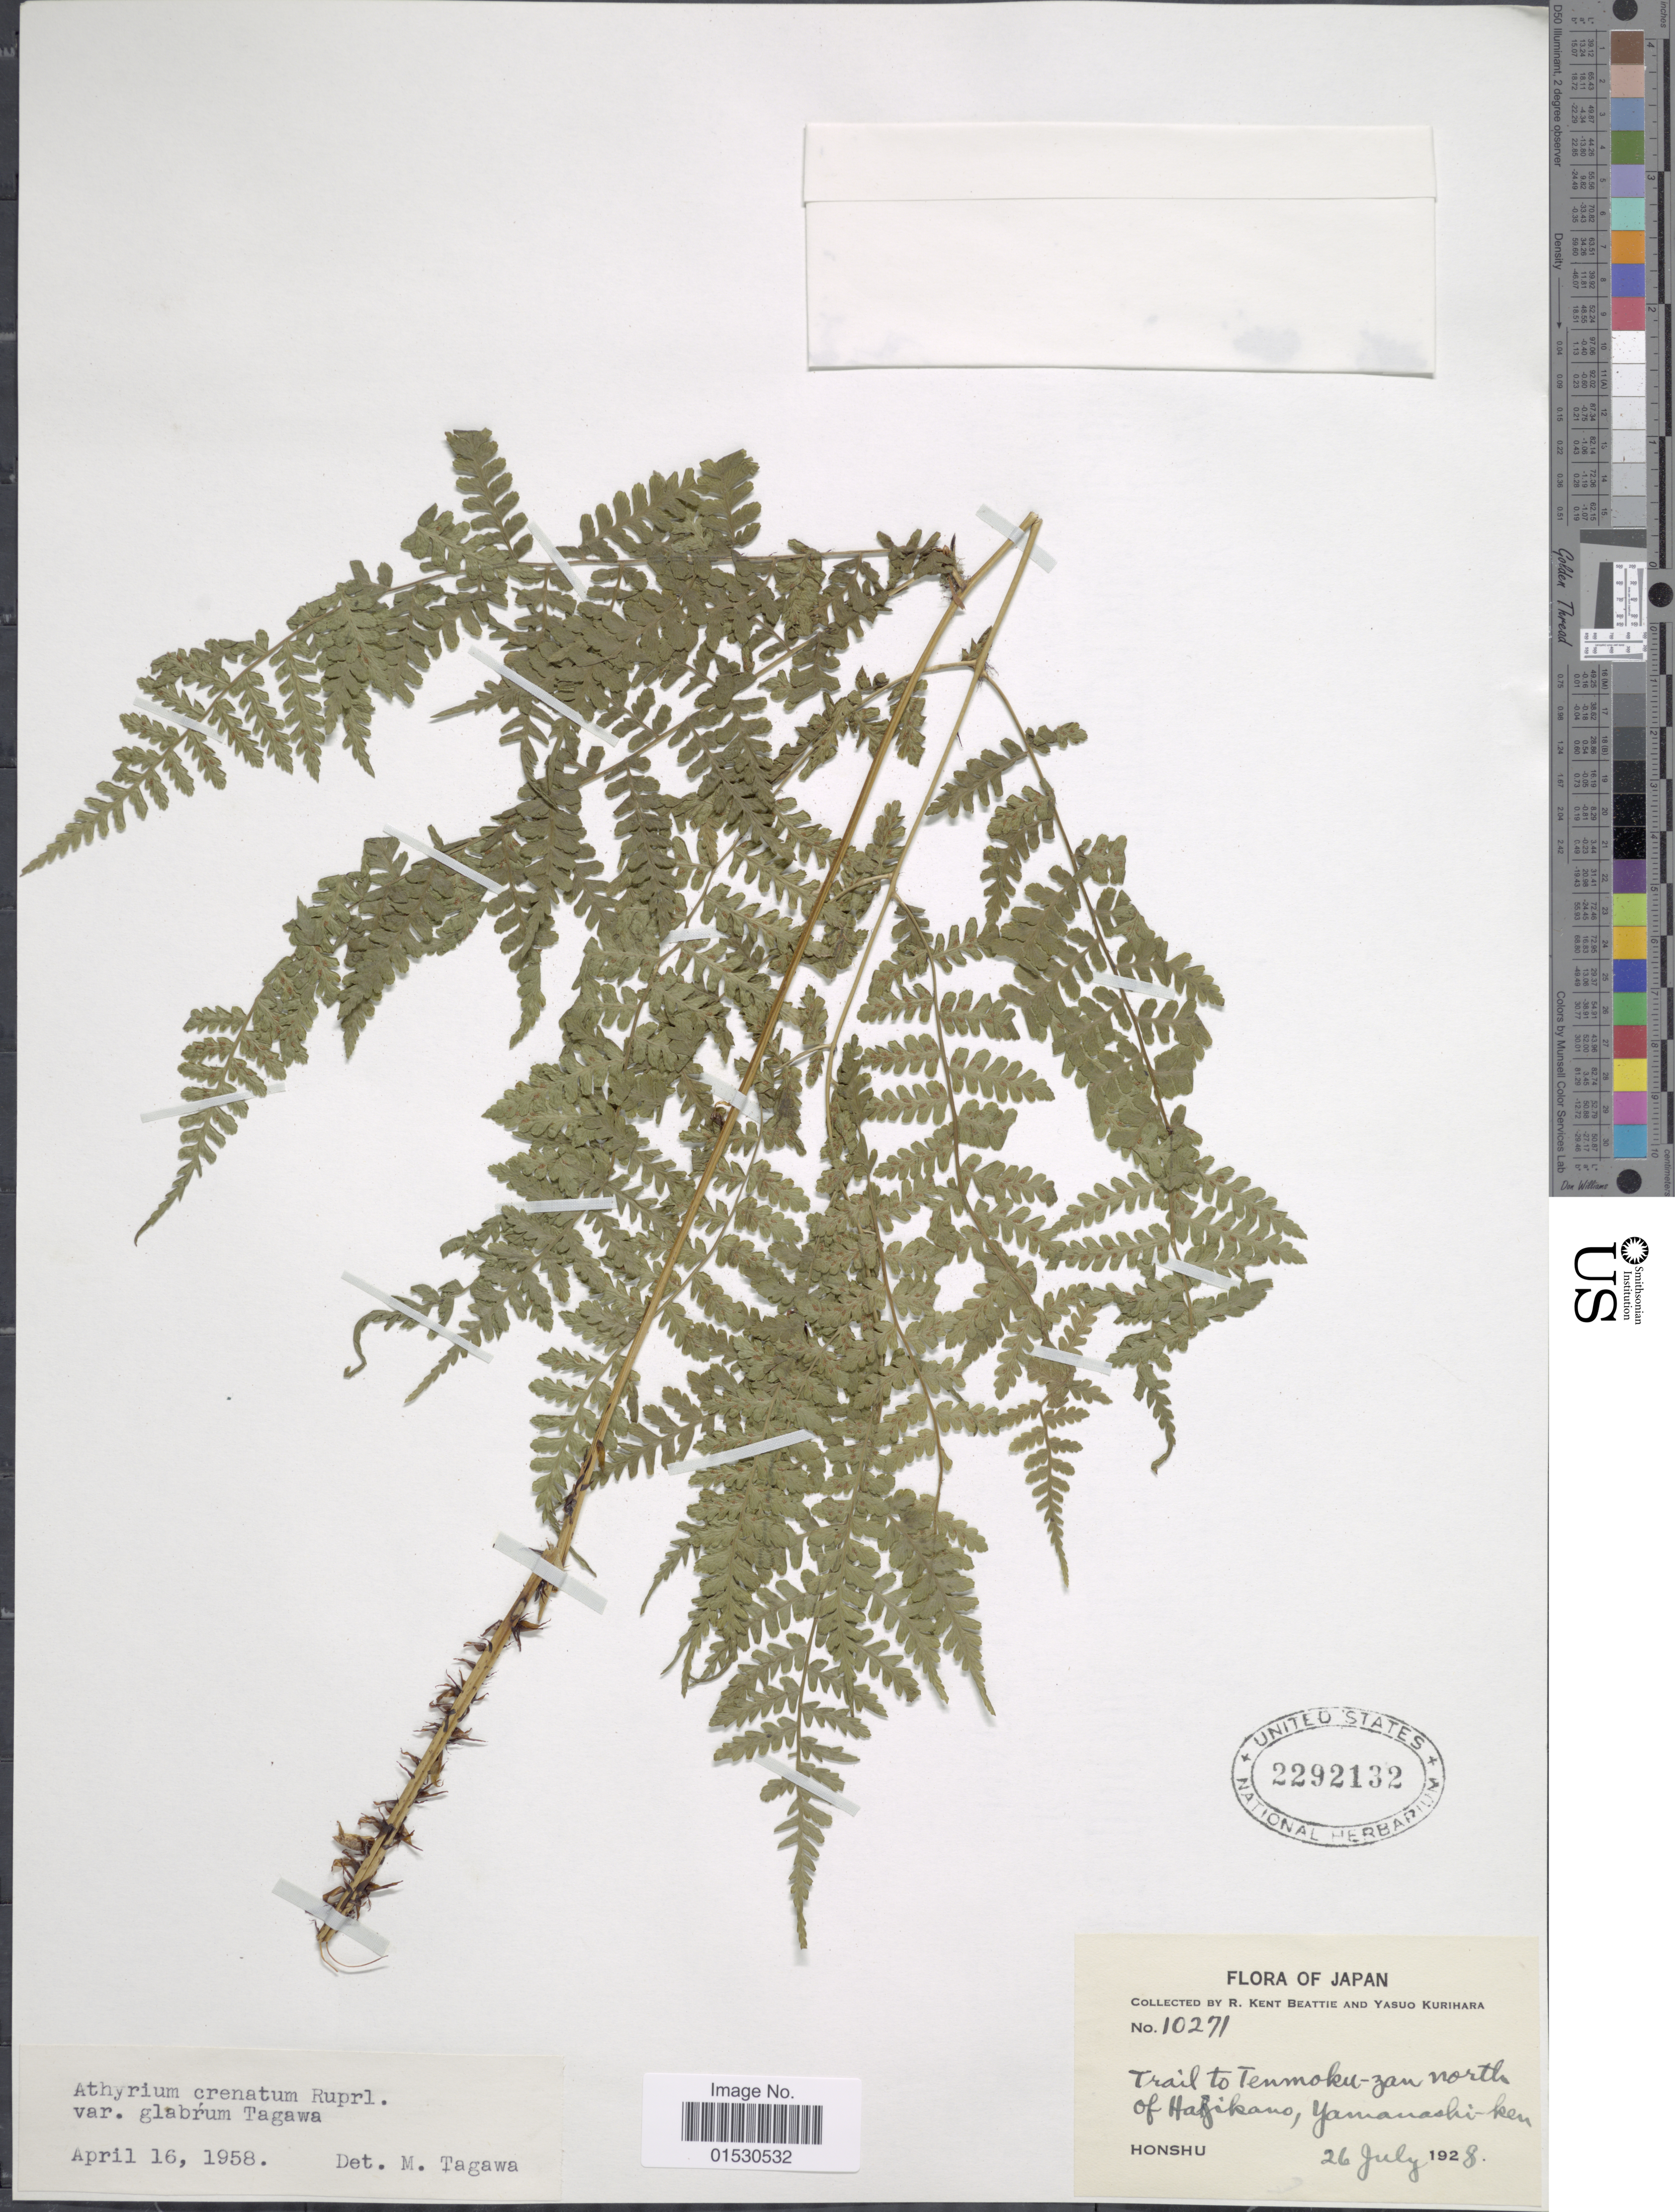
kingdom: Plantae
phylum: Tracheophyta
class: Polypodiopsida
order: Polypodiales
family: Athyriaceae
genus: Athyrium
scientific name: Athyrium crenatum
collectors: R. K. Beattie & Y. Kurihara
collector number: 10271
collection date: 1928-07-26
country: Japan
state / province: Yamanasi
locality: Trail to Tenmoku-zan north of Hajikano, Ymanashi-ken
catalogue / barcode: US 2292132